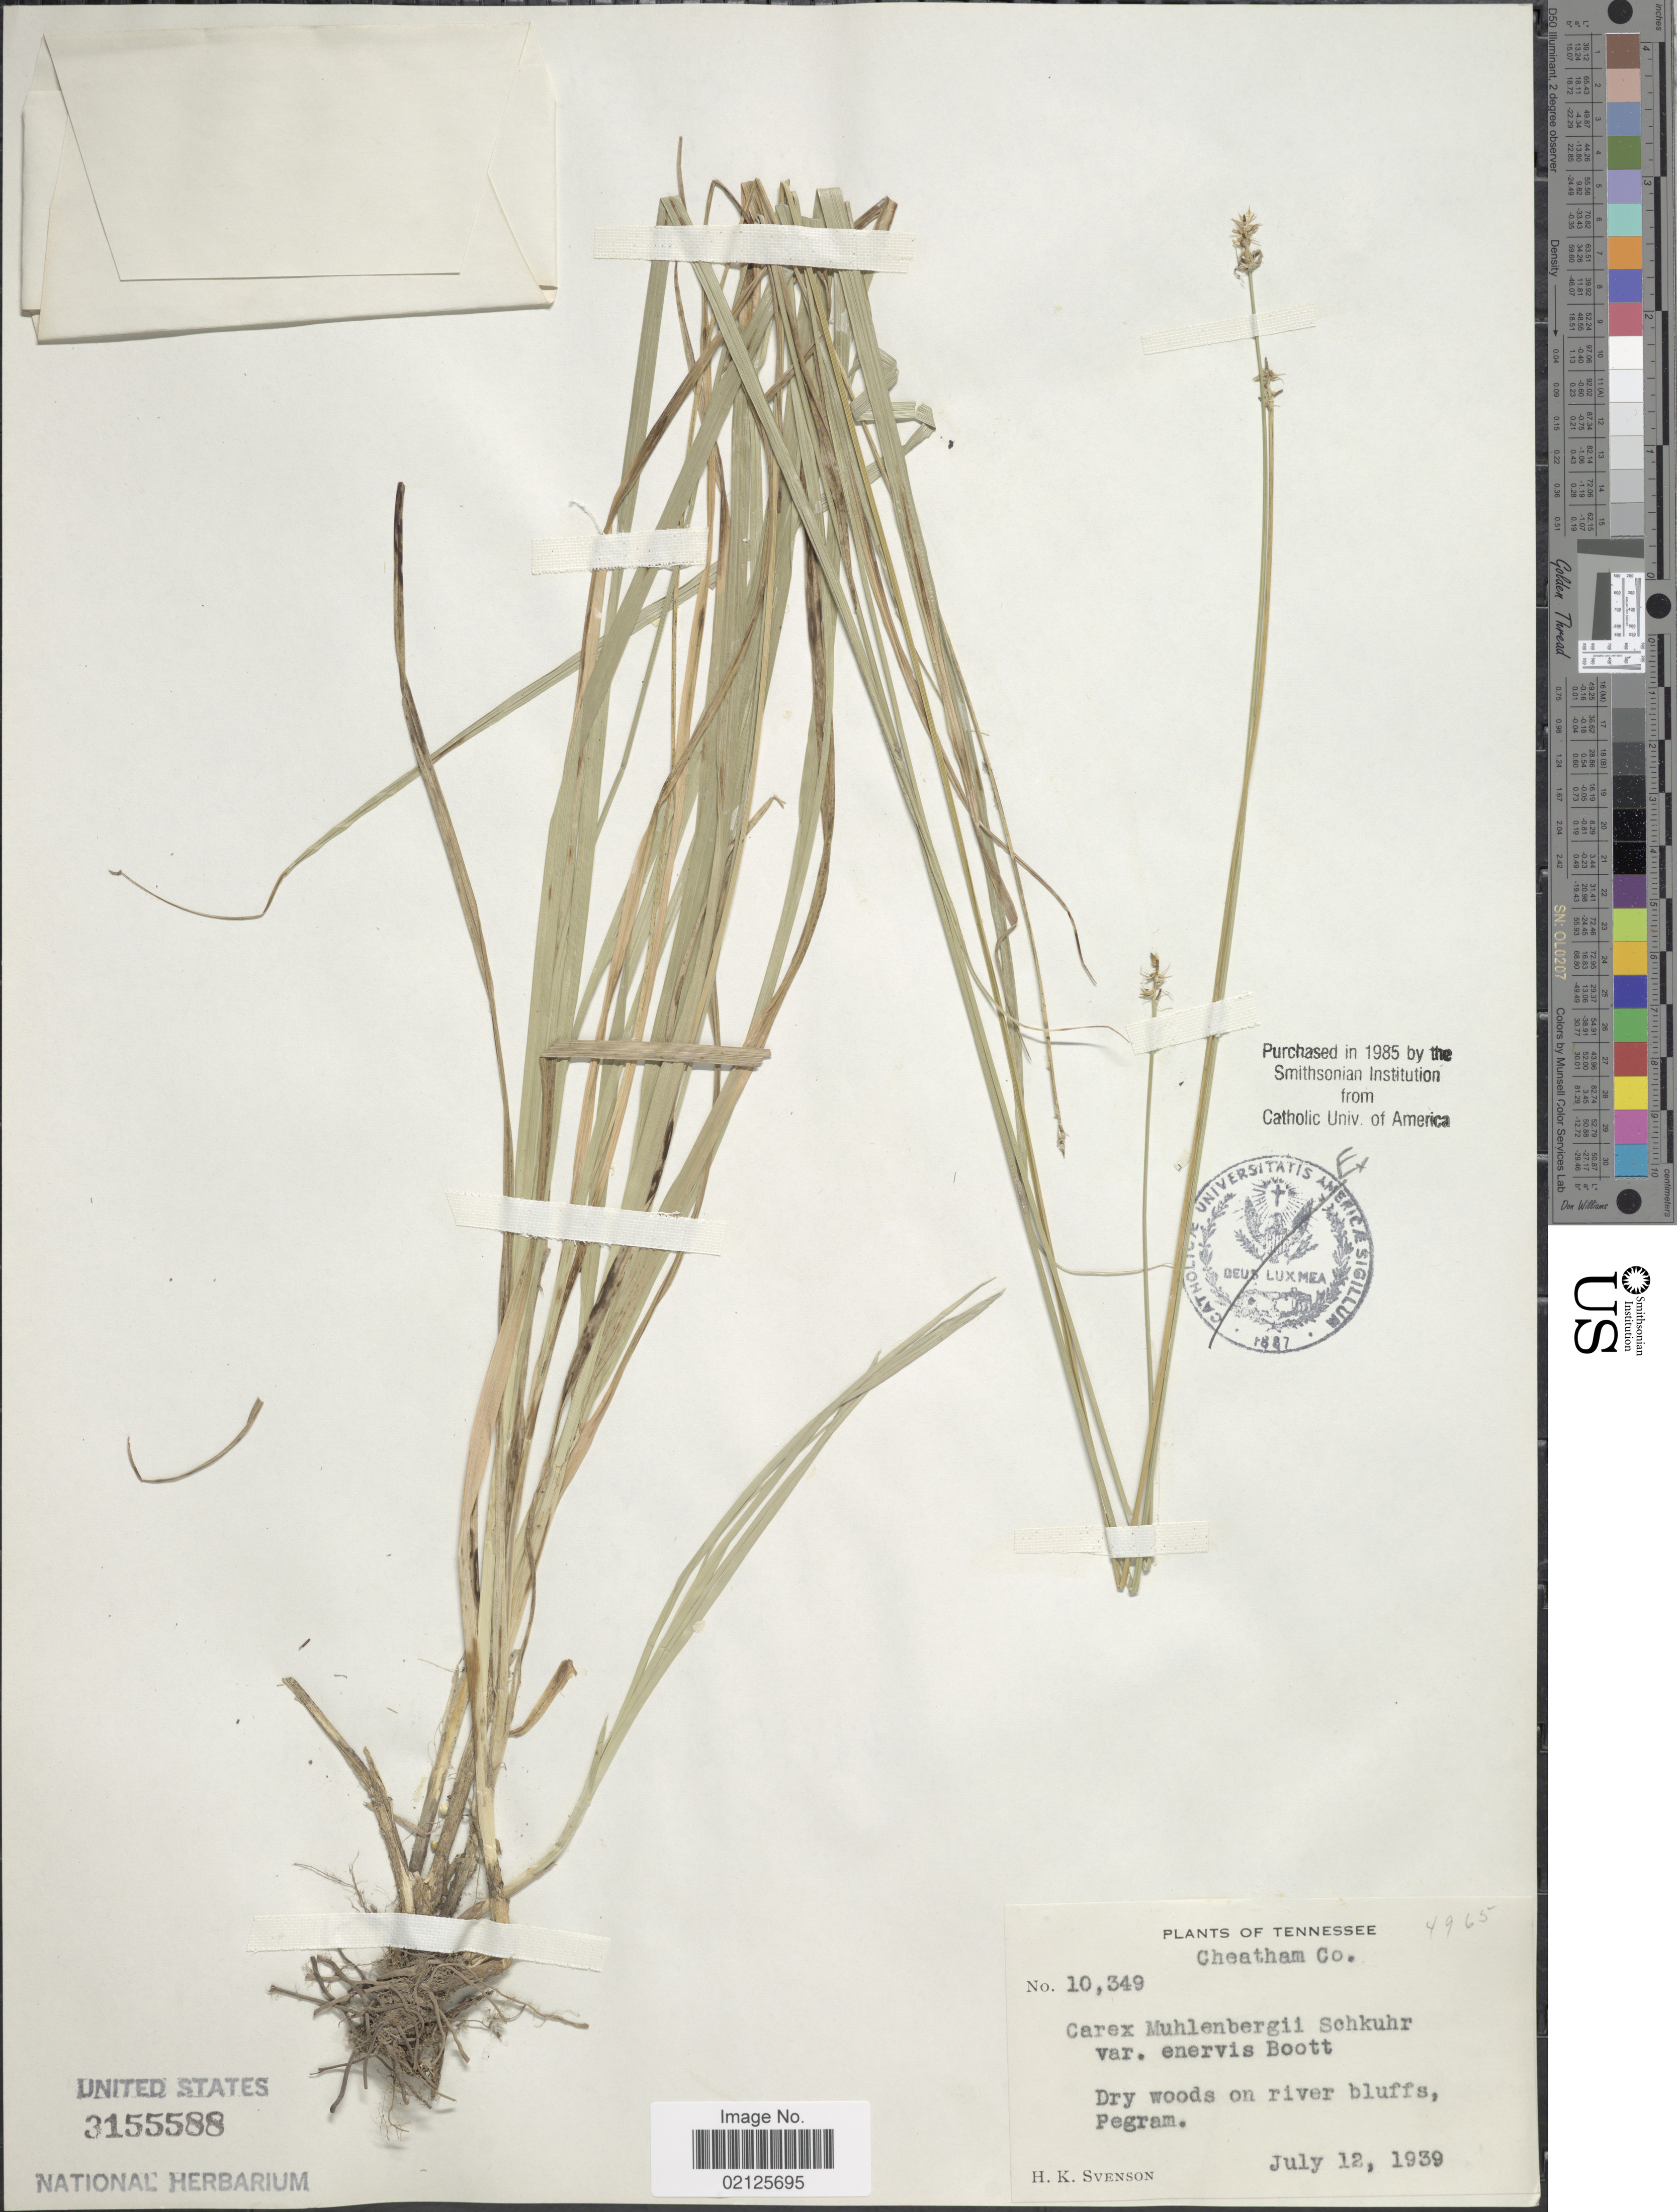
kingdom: Plantae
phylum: Tracheophyta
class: Liliopsida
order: Poales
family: Cyperaceae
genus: Carex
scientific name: Carex muehlenbergii var. enervis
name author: Boott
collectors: H. K. Svenson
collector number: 10349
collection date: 1939-07-12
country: United States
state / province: Tennessee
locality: Cheatham Co. Dry woods on river bluffs, Pegram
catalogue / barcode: US 3155588